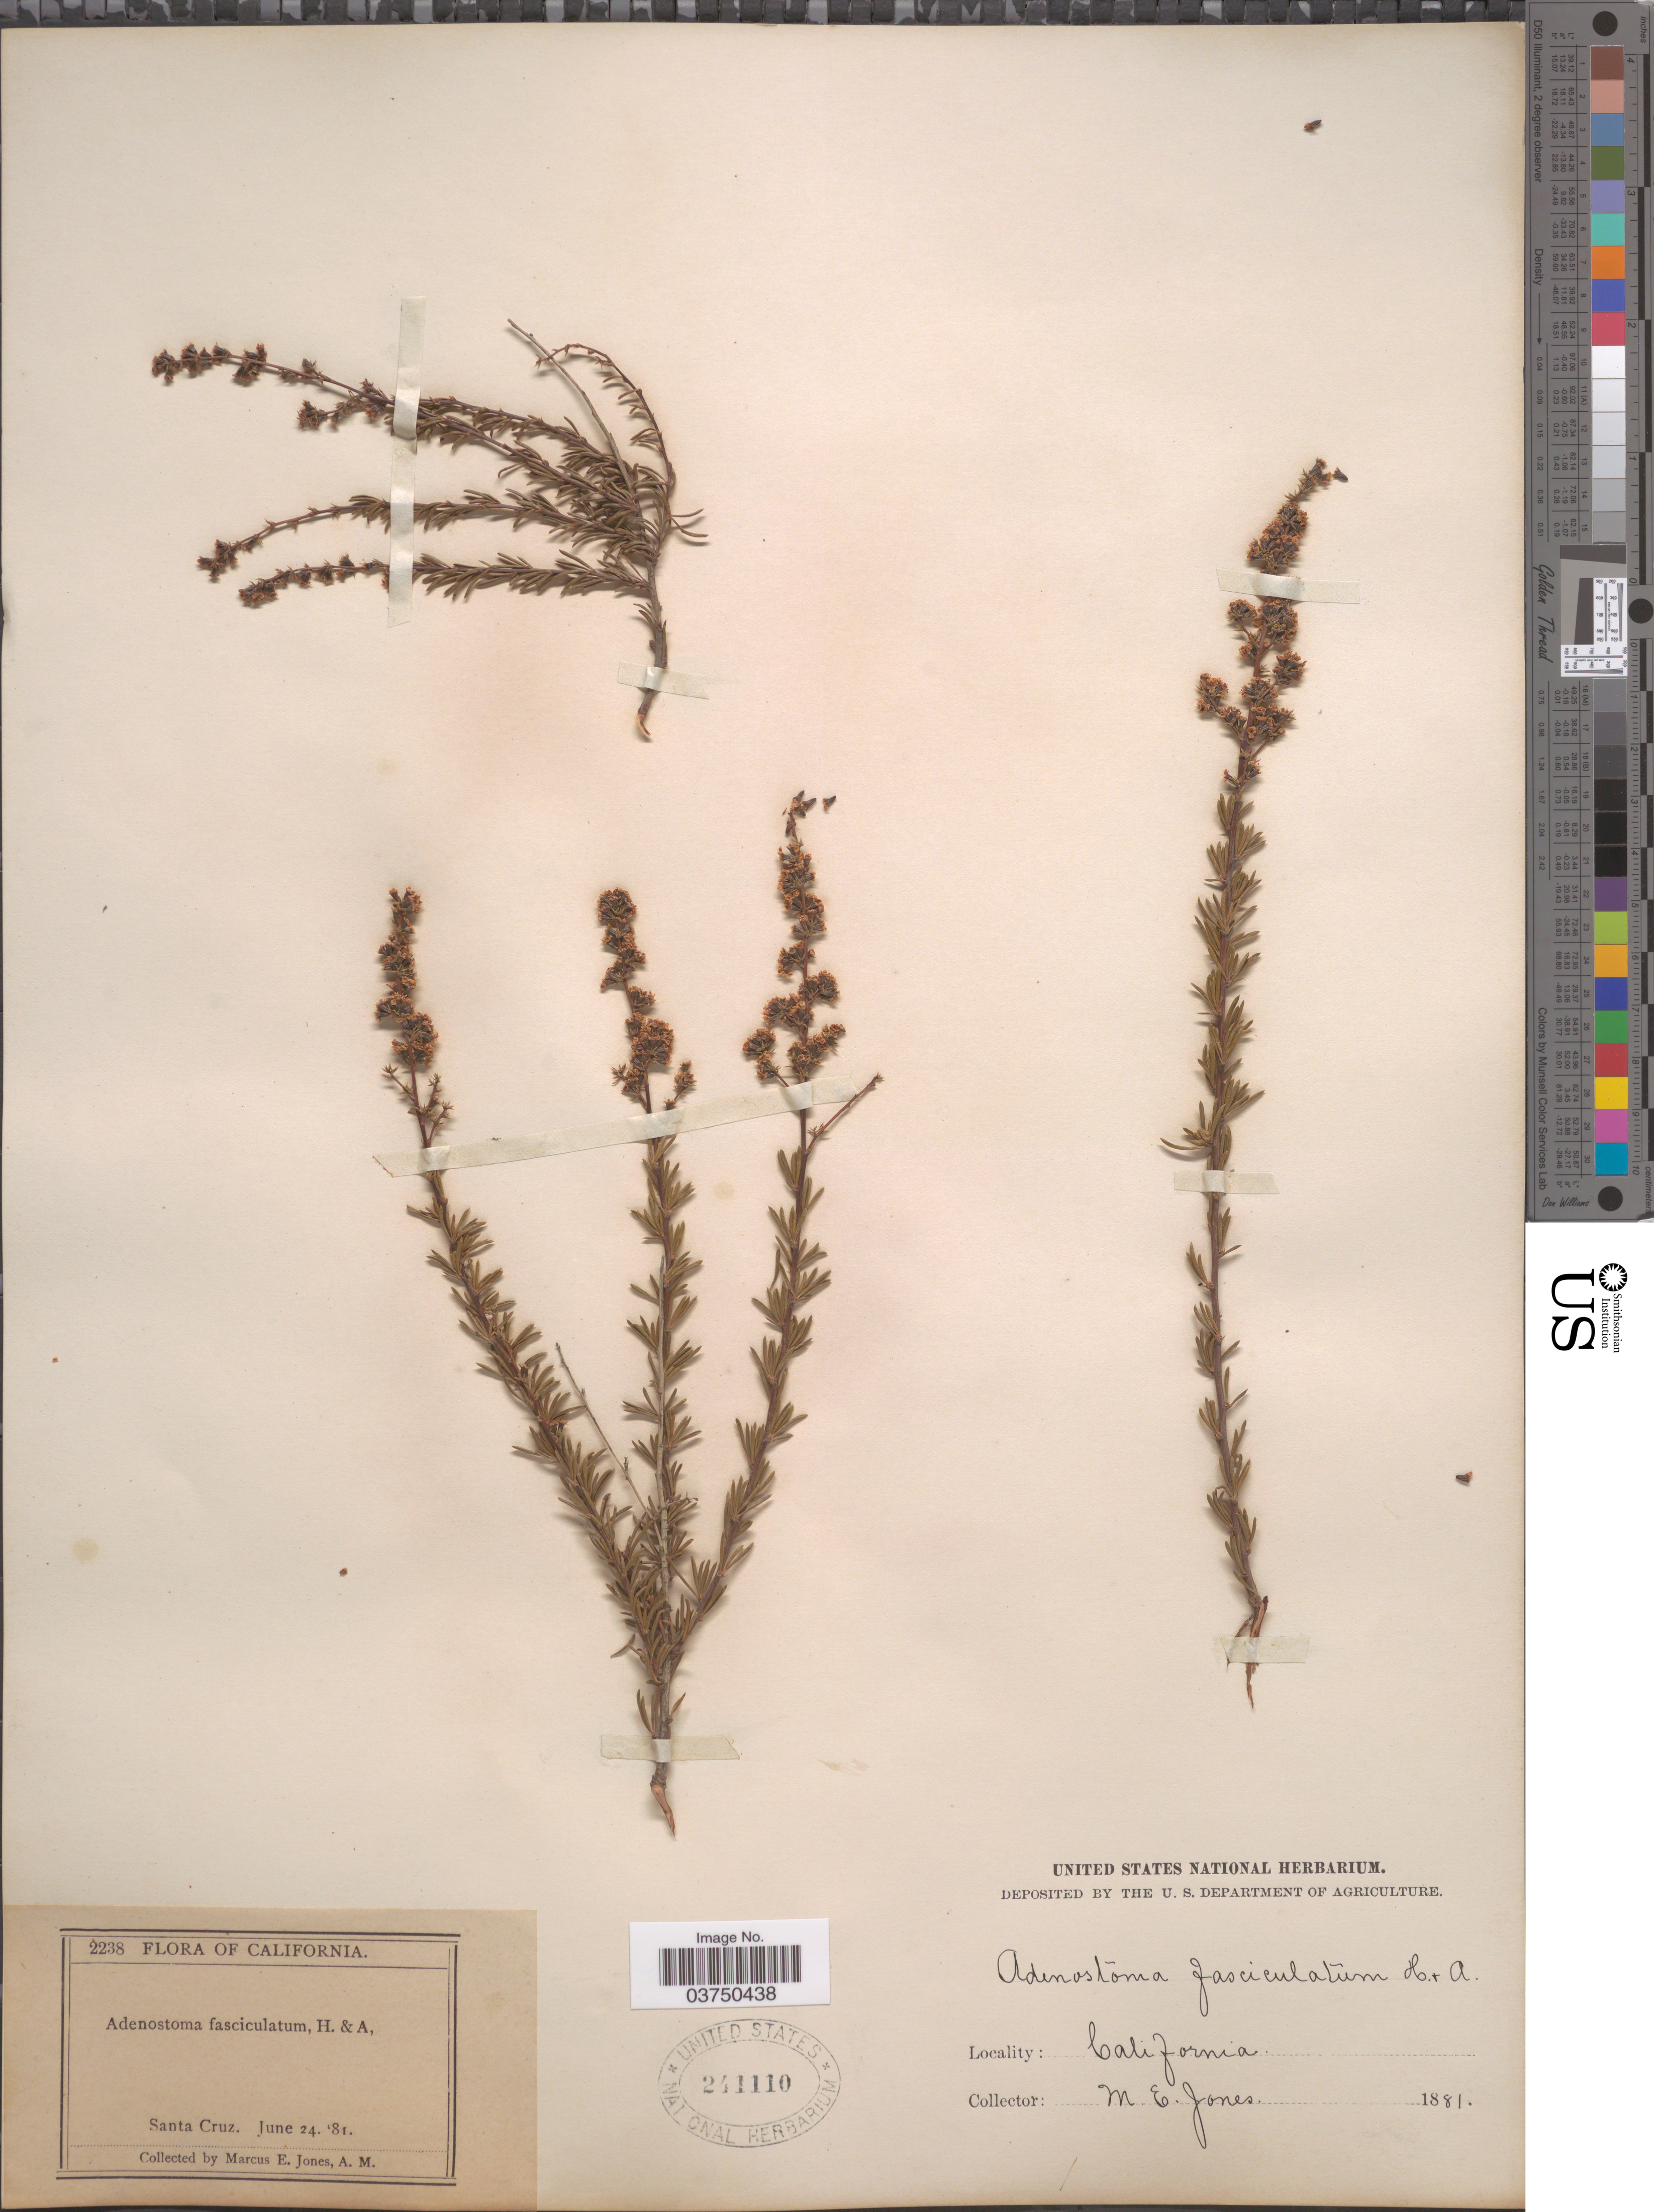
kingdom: Plantae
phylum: Tracheophyta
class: Magnoliopsida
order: Rosales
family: Rosaceae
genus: Adenostoma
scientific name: Adenostoma fasciculatum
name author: Hook. & Arn.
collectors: M. E. Jones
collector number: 2238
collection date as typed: Transcribed d/m/y: 24/6/81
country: United States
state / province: California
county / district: Santa Cruz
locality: Santa Cruz.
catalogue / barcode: US 241110